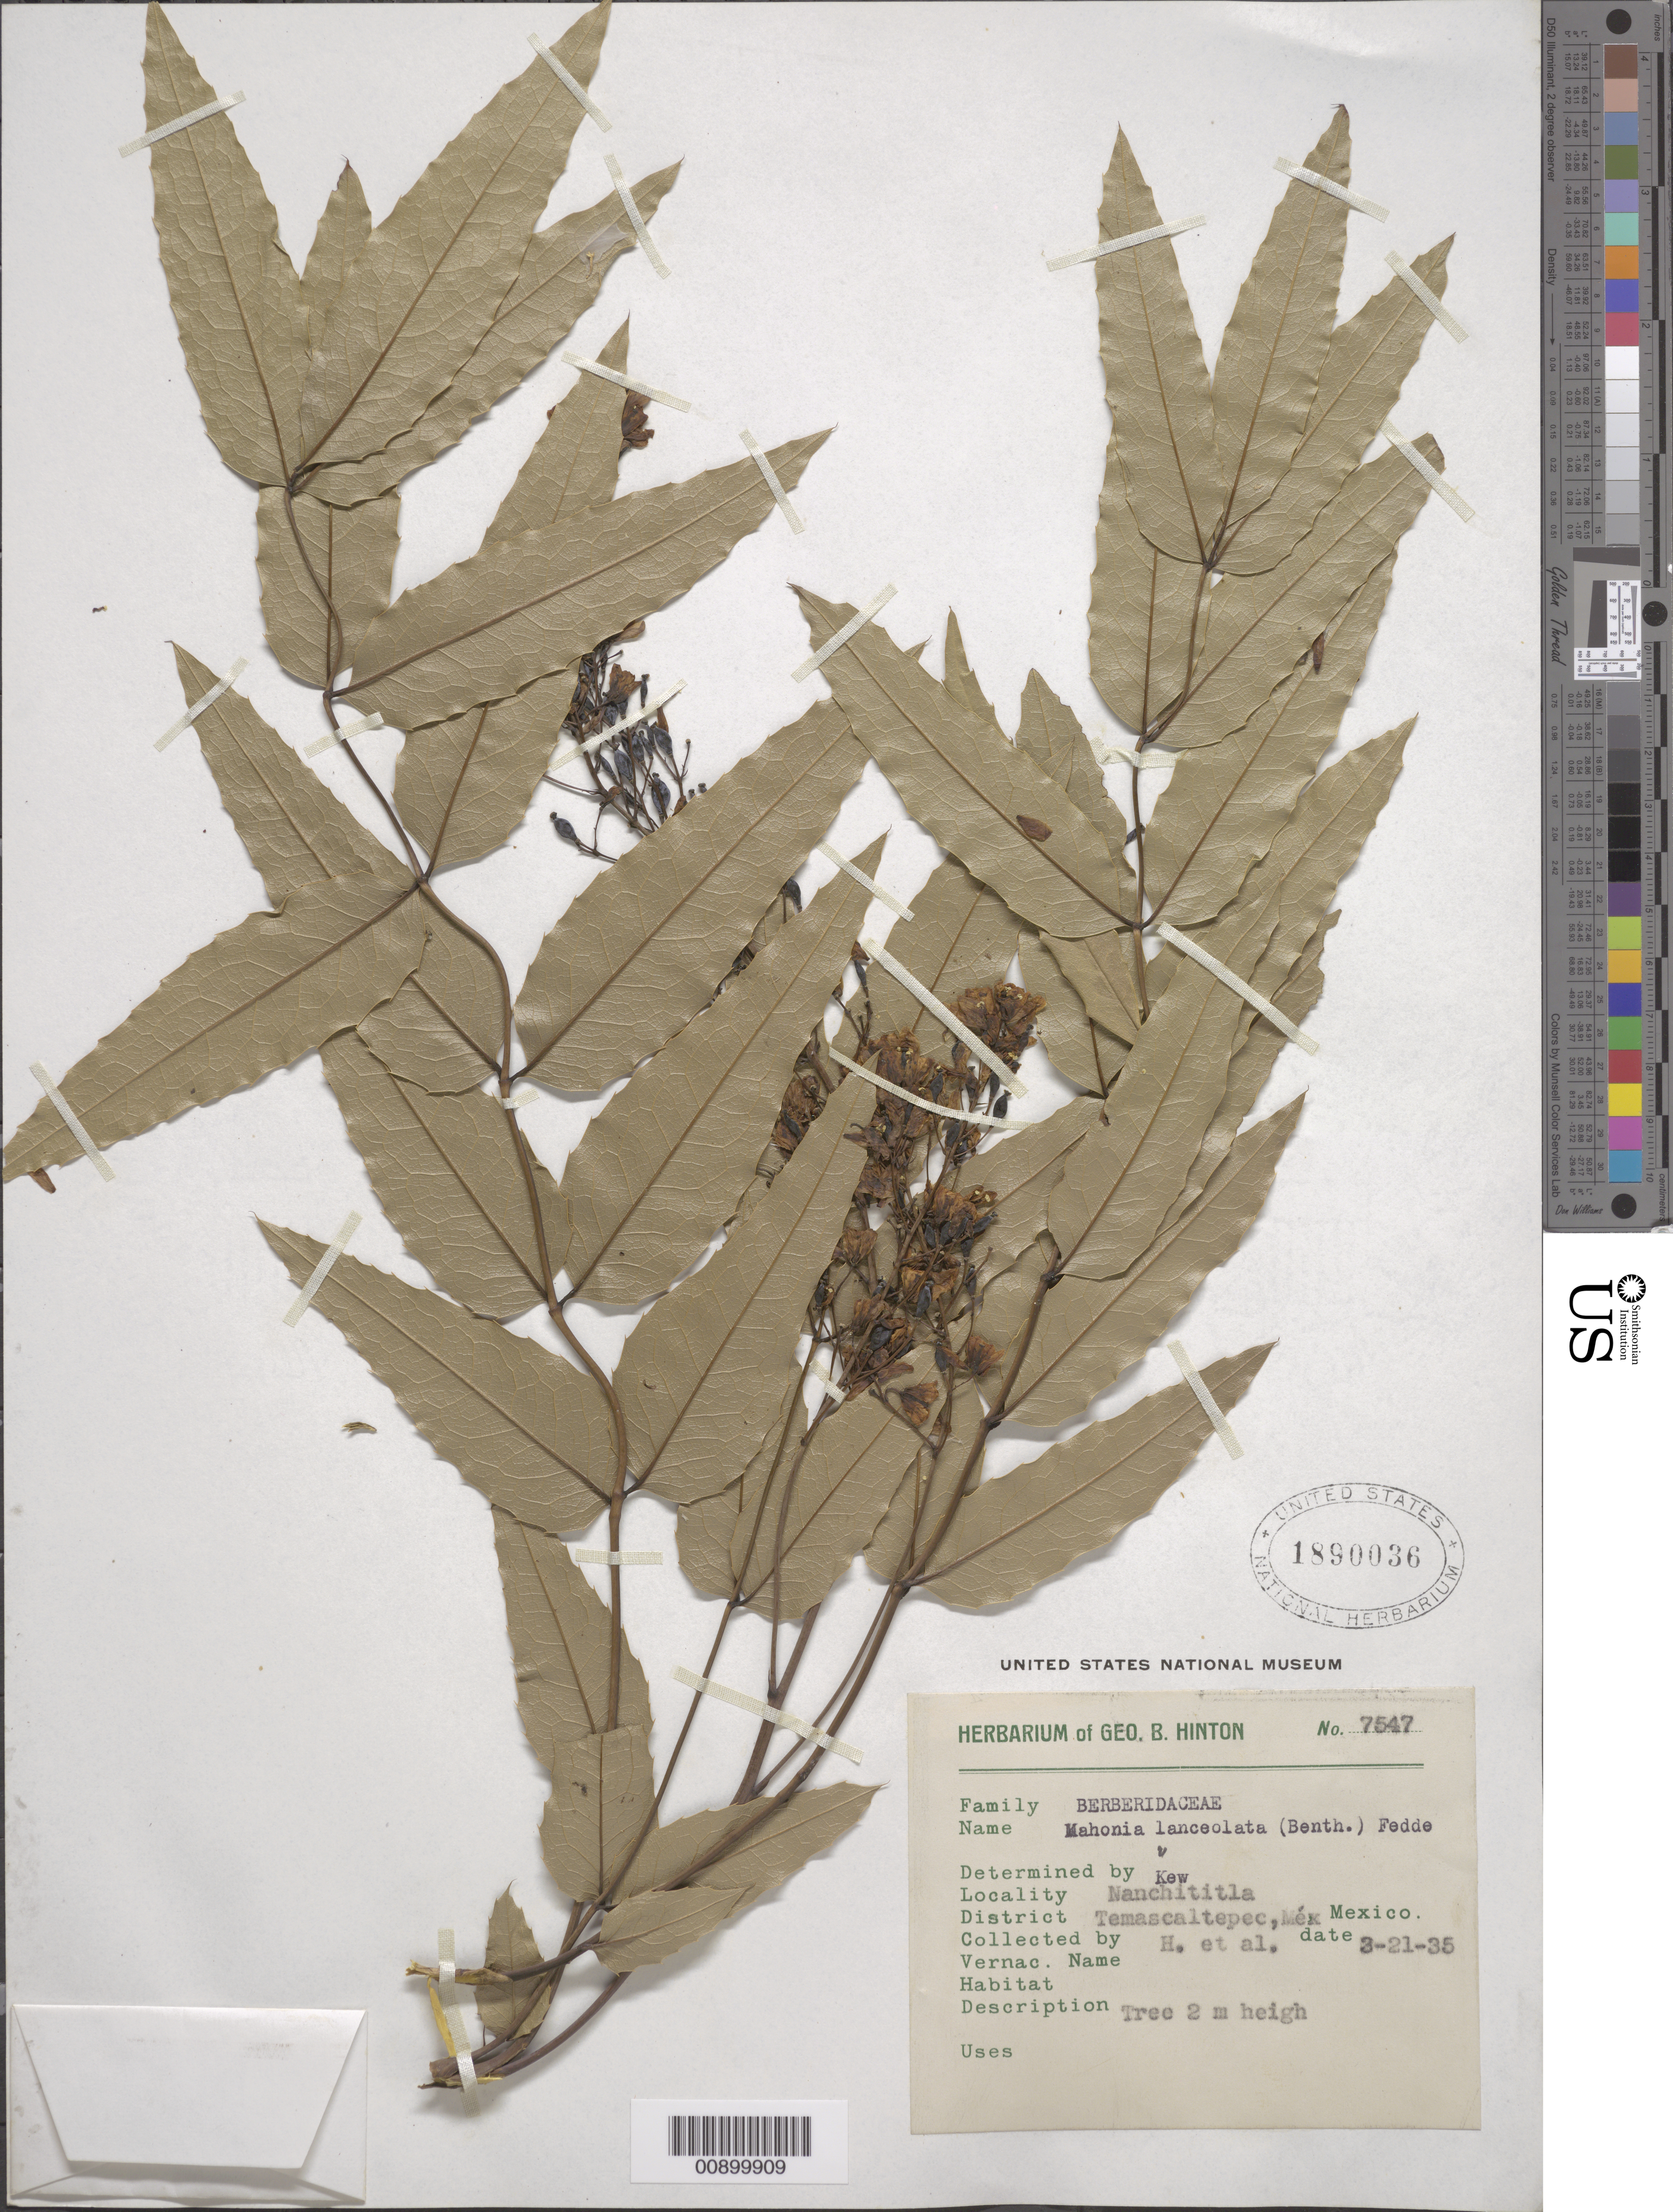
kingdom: Plantae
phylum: Tracheophyta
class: Magnoliopsida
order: Ranunculales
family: Berberidaceae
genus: Mahonia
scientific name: Mahonia lanceolata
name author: (Benth.) Fedde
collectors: G. B. Hinton & et al.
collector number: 7547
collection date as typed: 21 Mar 1935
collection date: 1935-03-21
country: Mexico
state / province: México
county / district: Temascaltepec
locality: Nanchititla, District Temascaltepec, State of Mexico.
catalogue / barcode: US 1890036